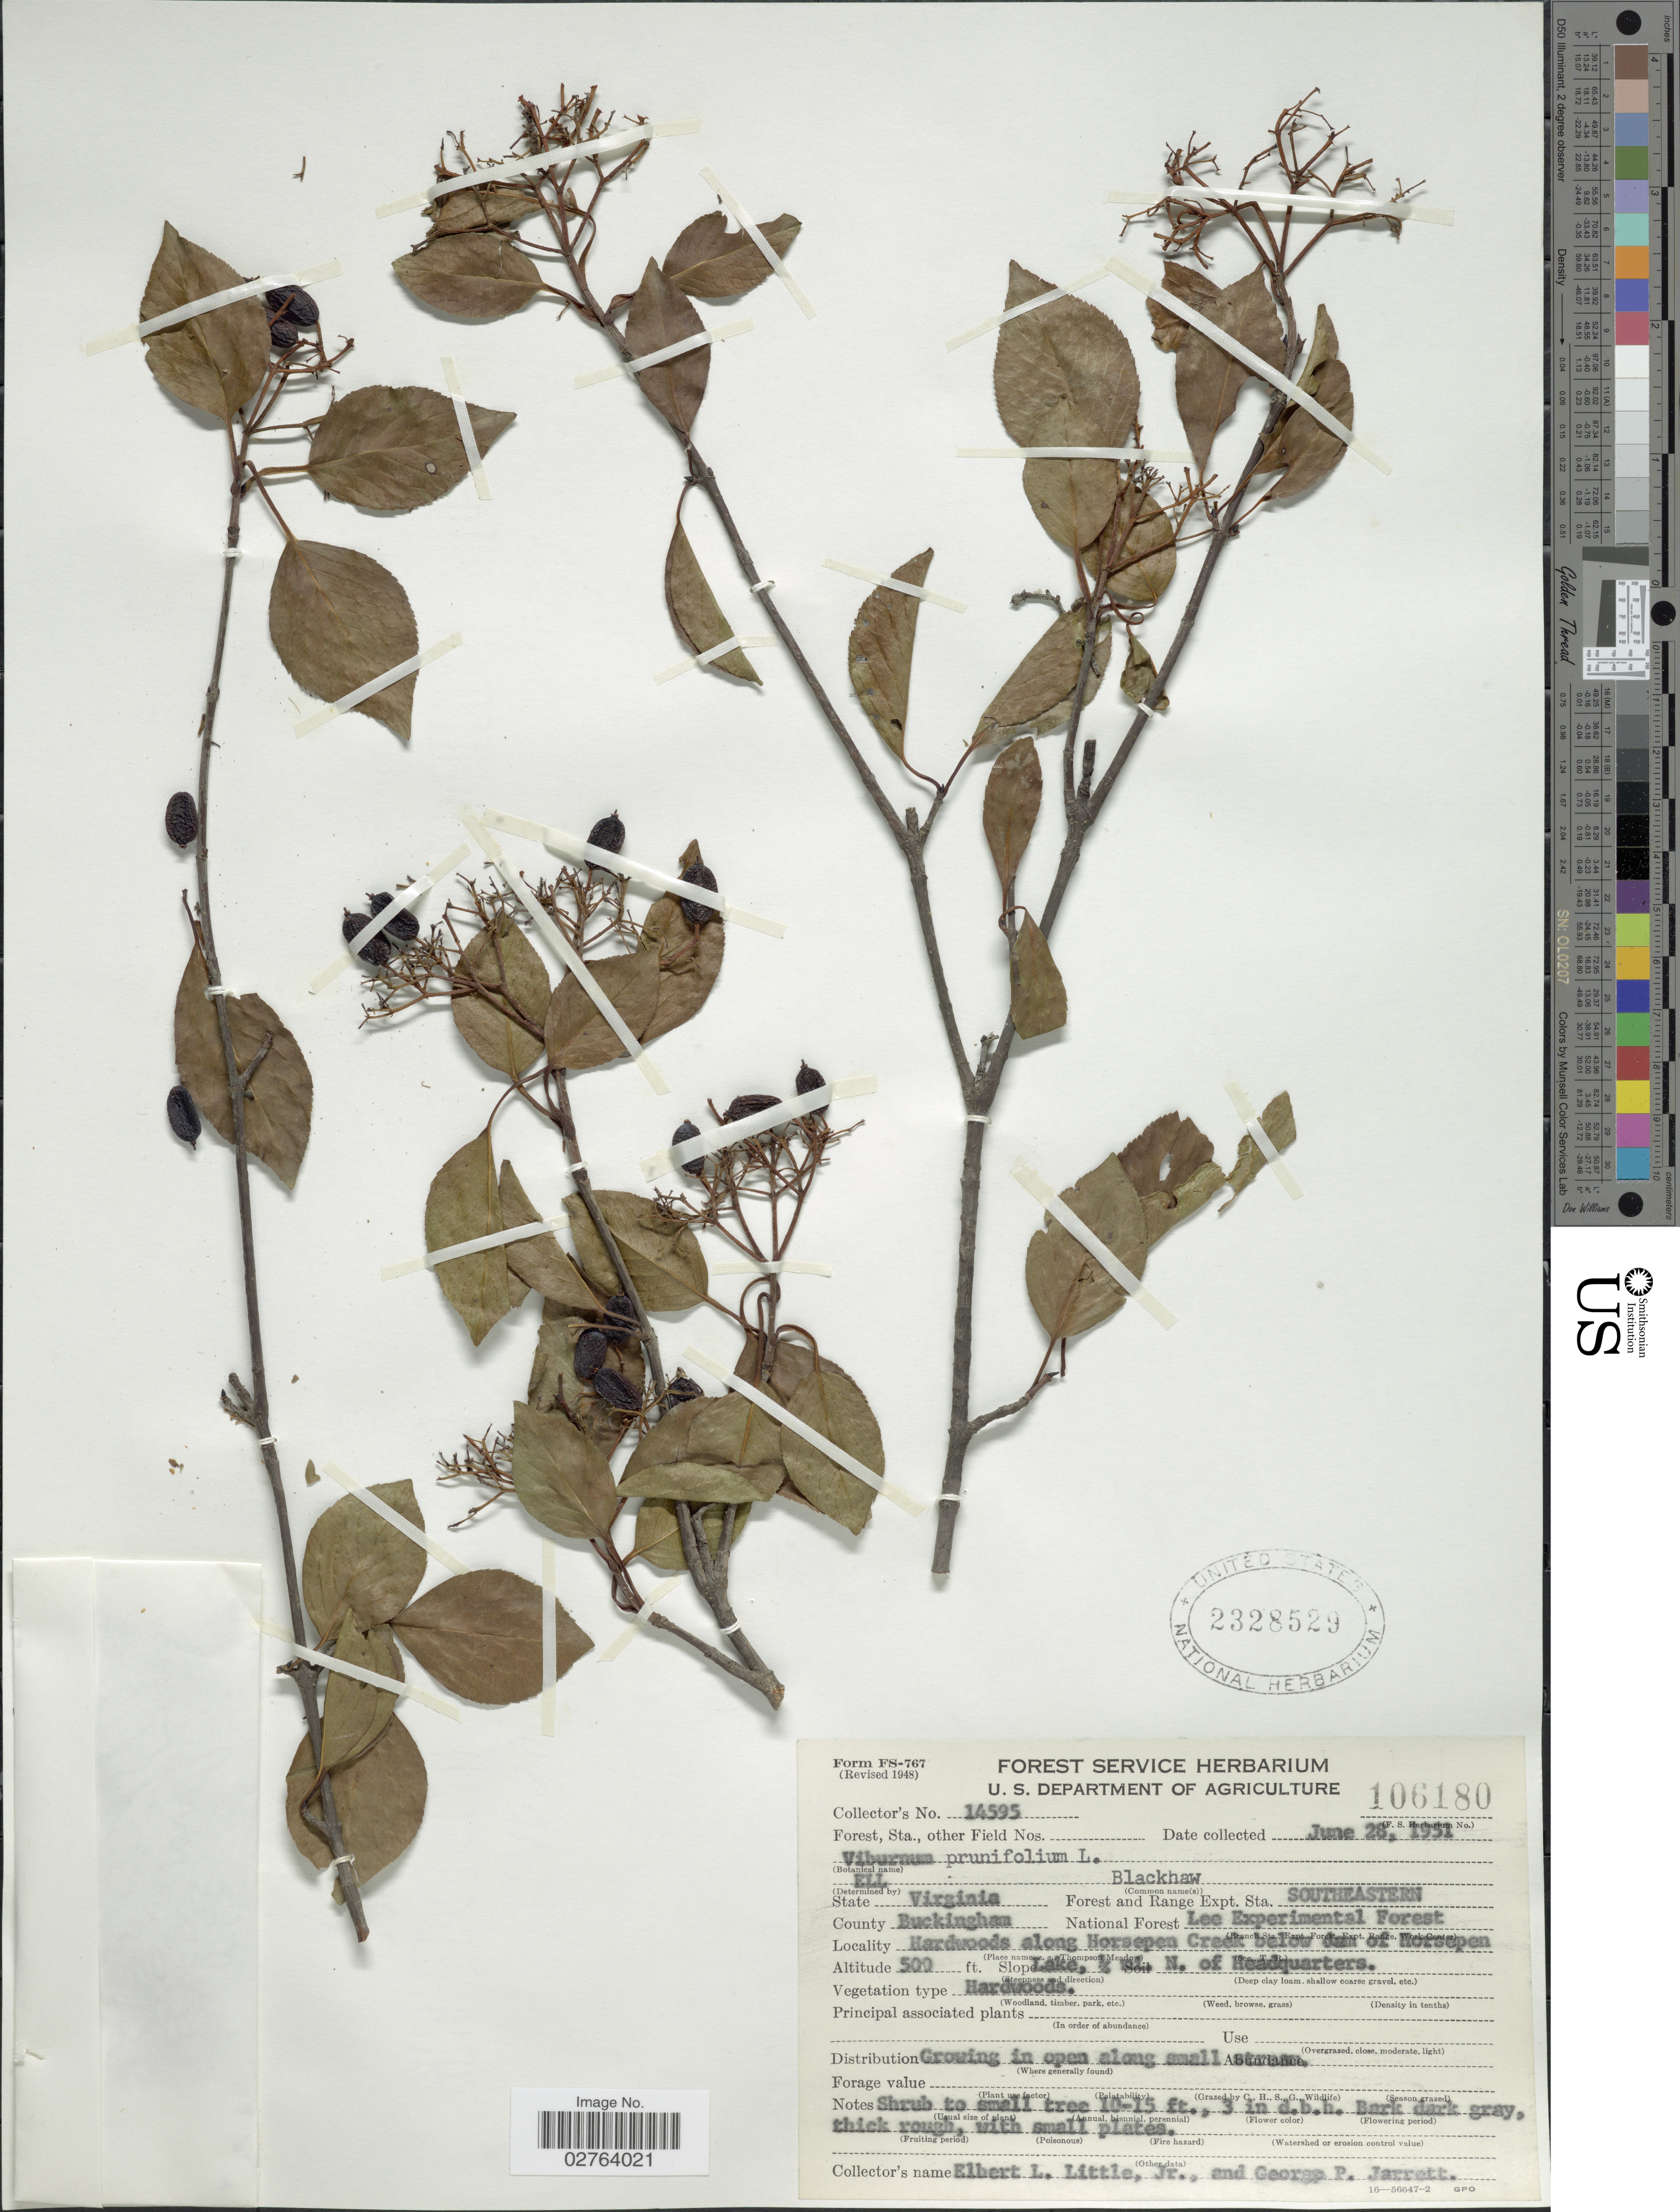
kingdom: Plantae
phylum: Tracheophyta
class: Magnoliopsida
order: Dipsacales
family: Viburnaceae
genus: Viburnum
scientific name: Viburnum prunifolium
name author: L.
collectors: E. L. Little & G. Jarrett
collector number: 14595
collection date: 1951-06-28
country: United States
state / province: Virginia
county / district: Buckingham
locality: Forest and Range Expt. Sta. Southeastern. County Buckingham. National Forest Lee Experimental Forest. Hardwoods along Horsepen Creek below dam of Horsepen Lake, ½ mi. N. of Headquarters.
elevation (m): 152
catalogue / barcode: US 2328529